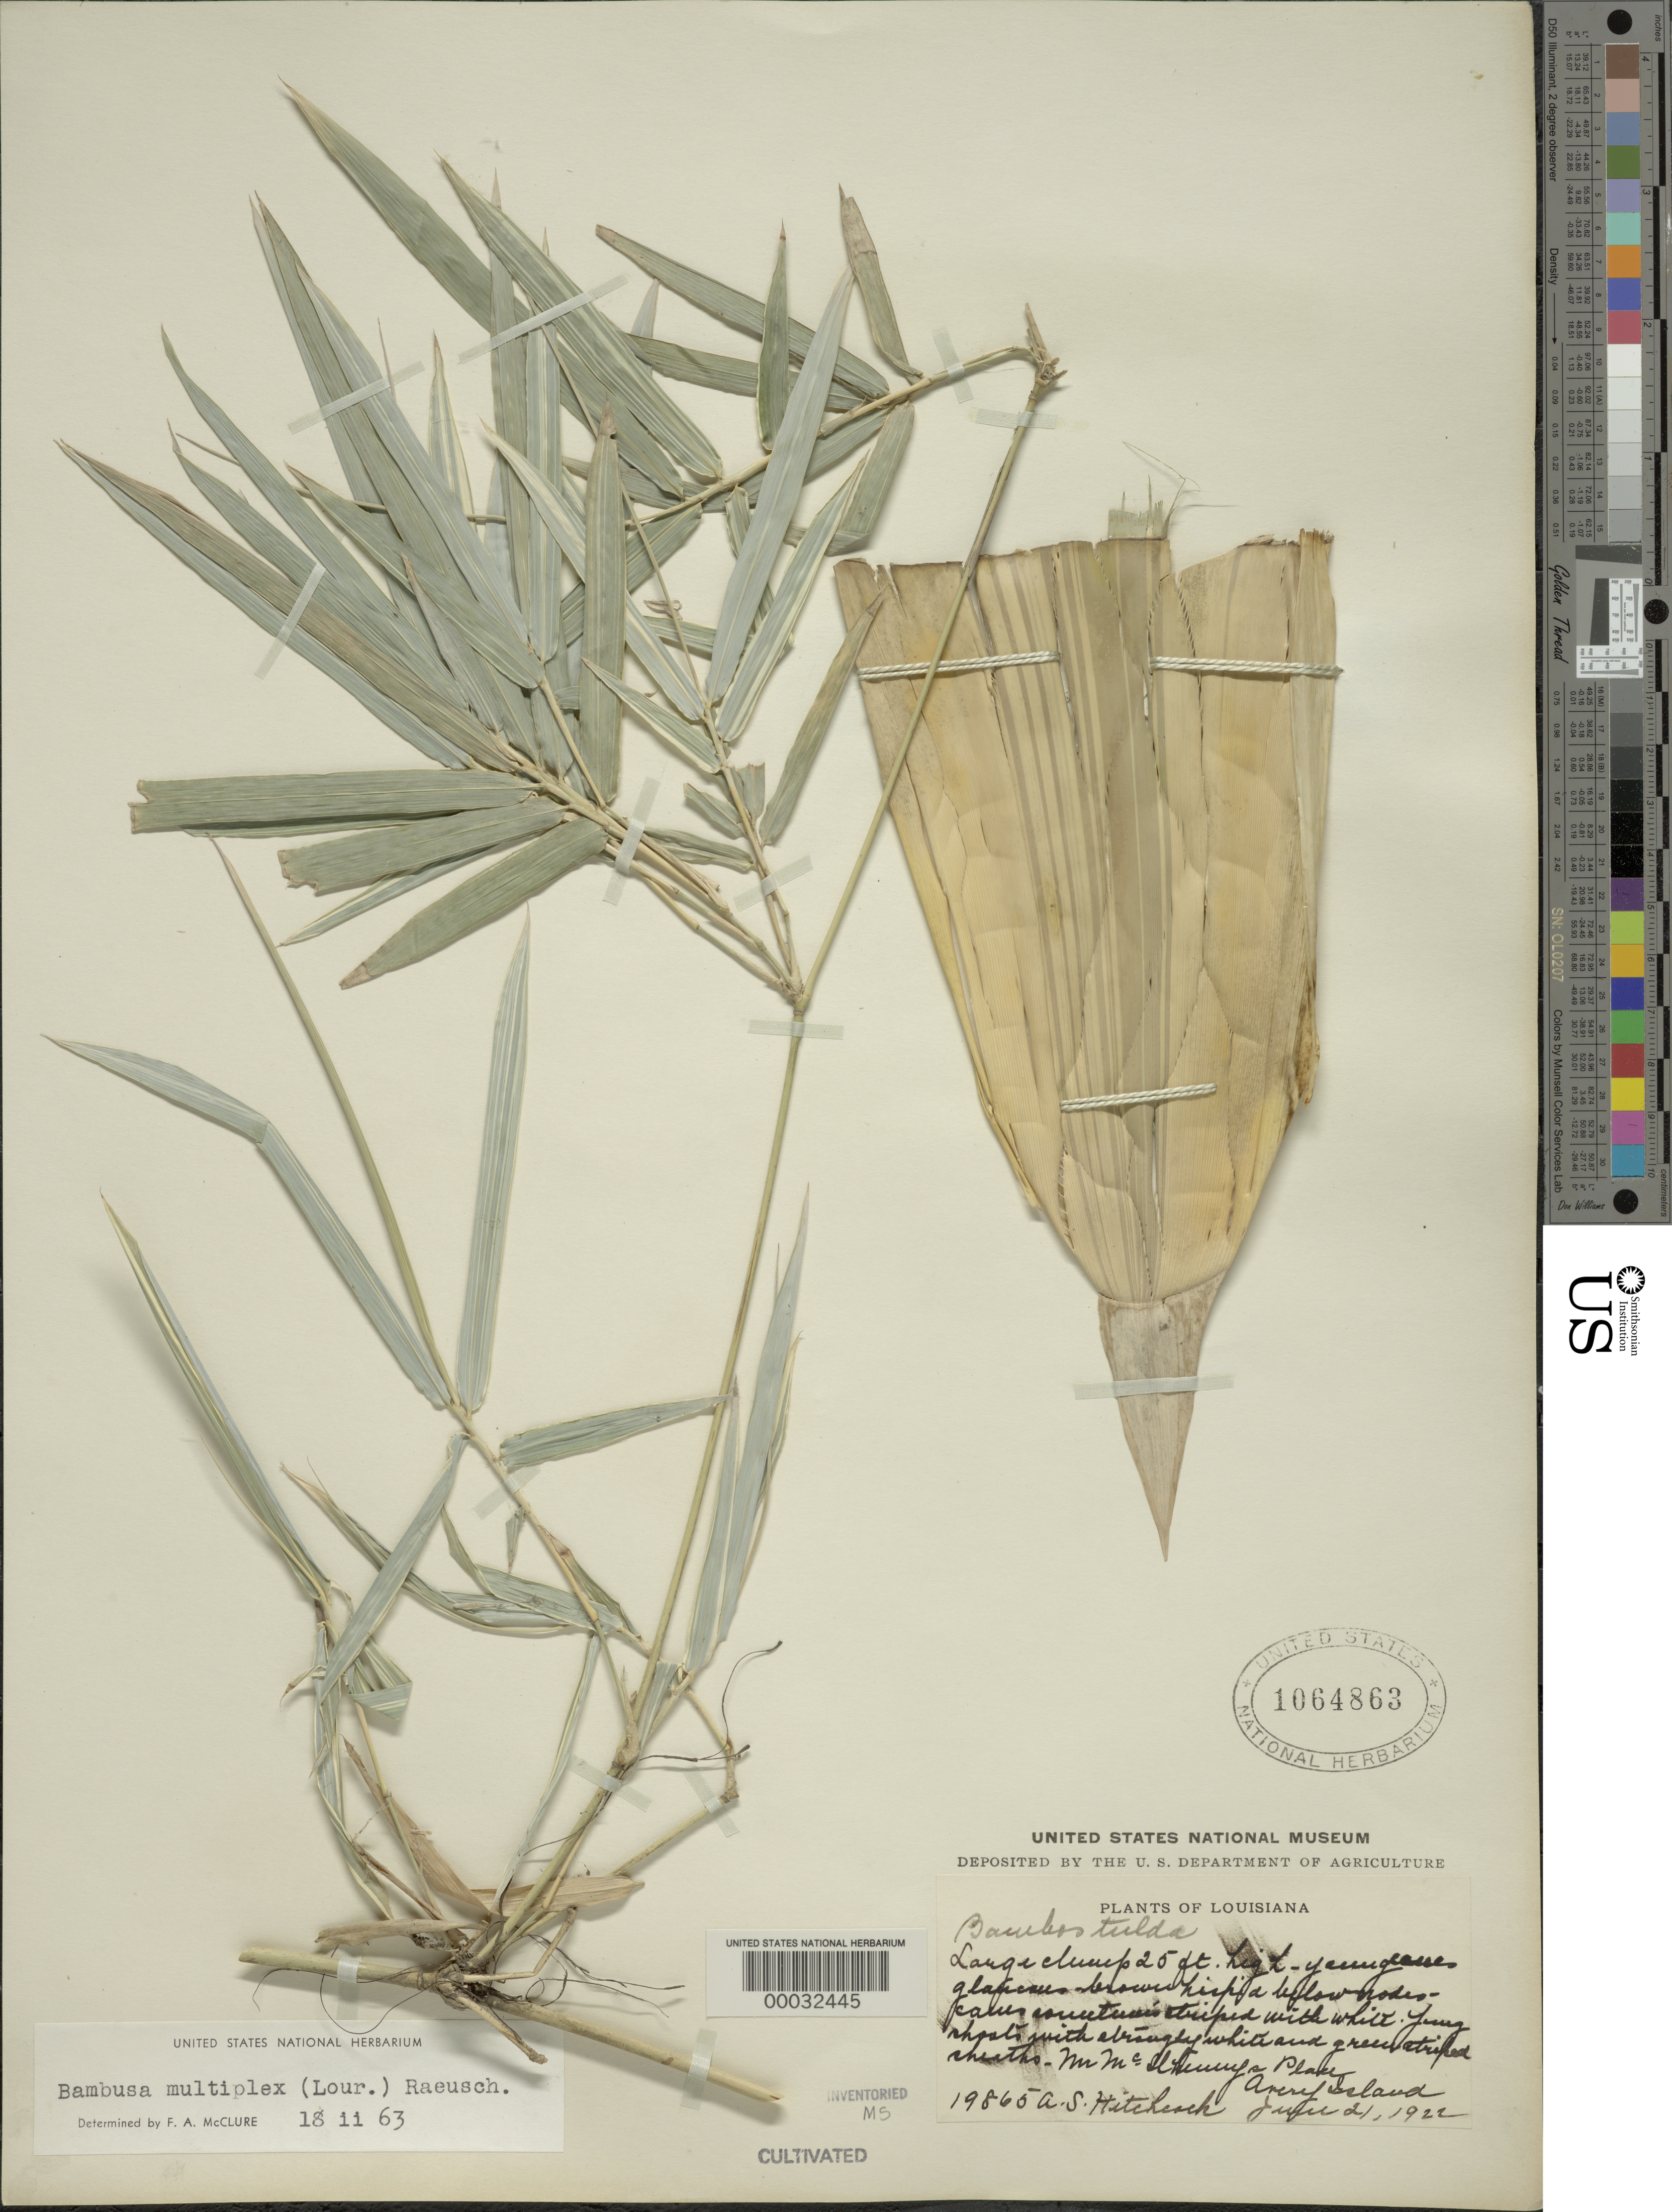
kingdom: Plantae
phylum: Tracheophyta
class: Liliopsida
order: Poales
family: Poaceae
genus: Bambusa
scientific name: Bambusa multiplex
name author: (Lour.) Raeusch. ex Schult. & Schult. f.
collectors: A. S. Hitchcock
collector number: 19865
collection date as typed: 21 Jun 1922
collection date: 1922-06-21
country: United States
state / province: Louisiana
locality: Avery island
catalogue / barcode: US 1064863